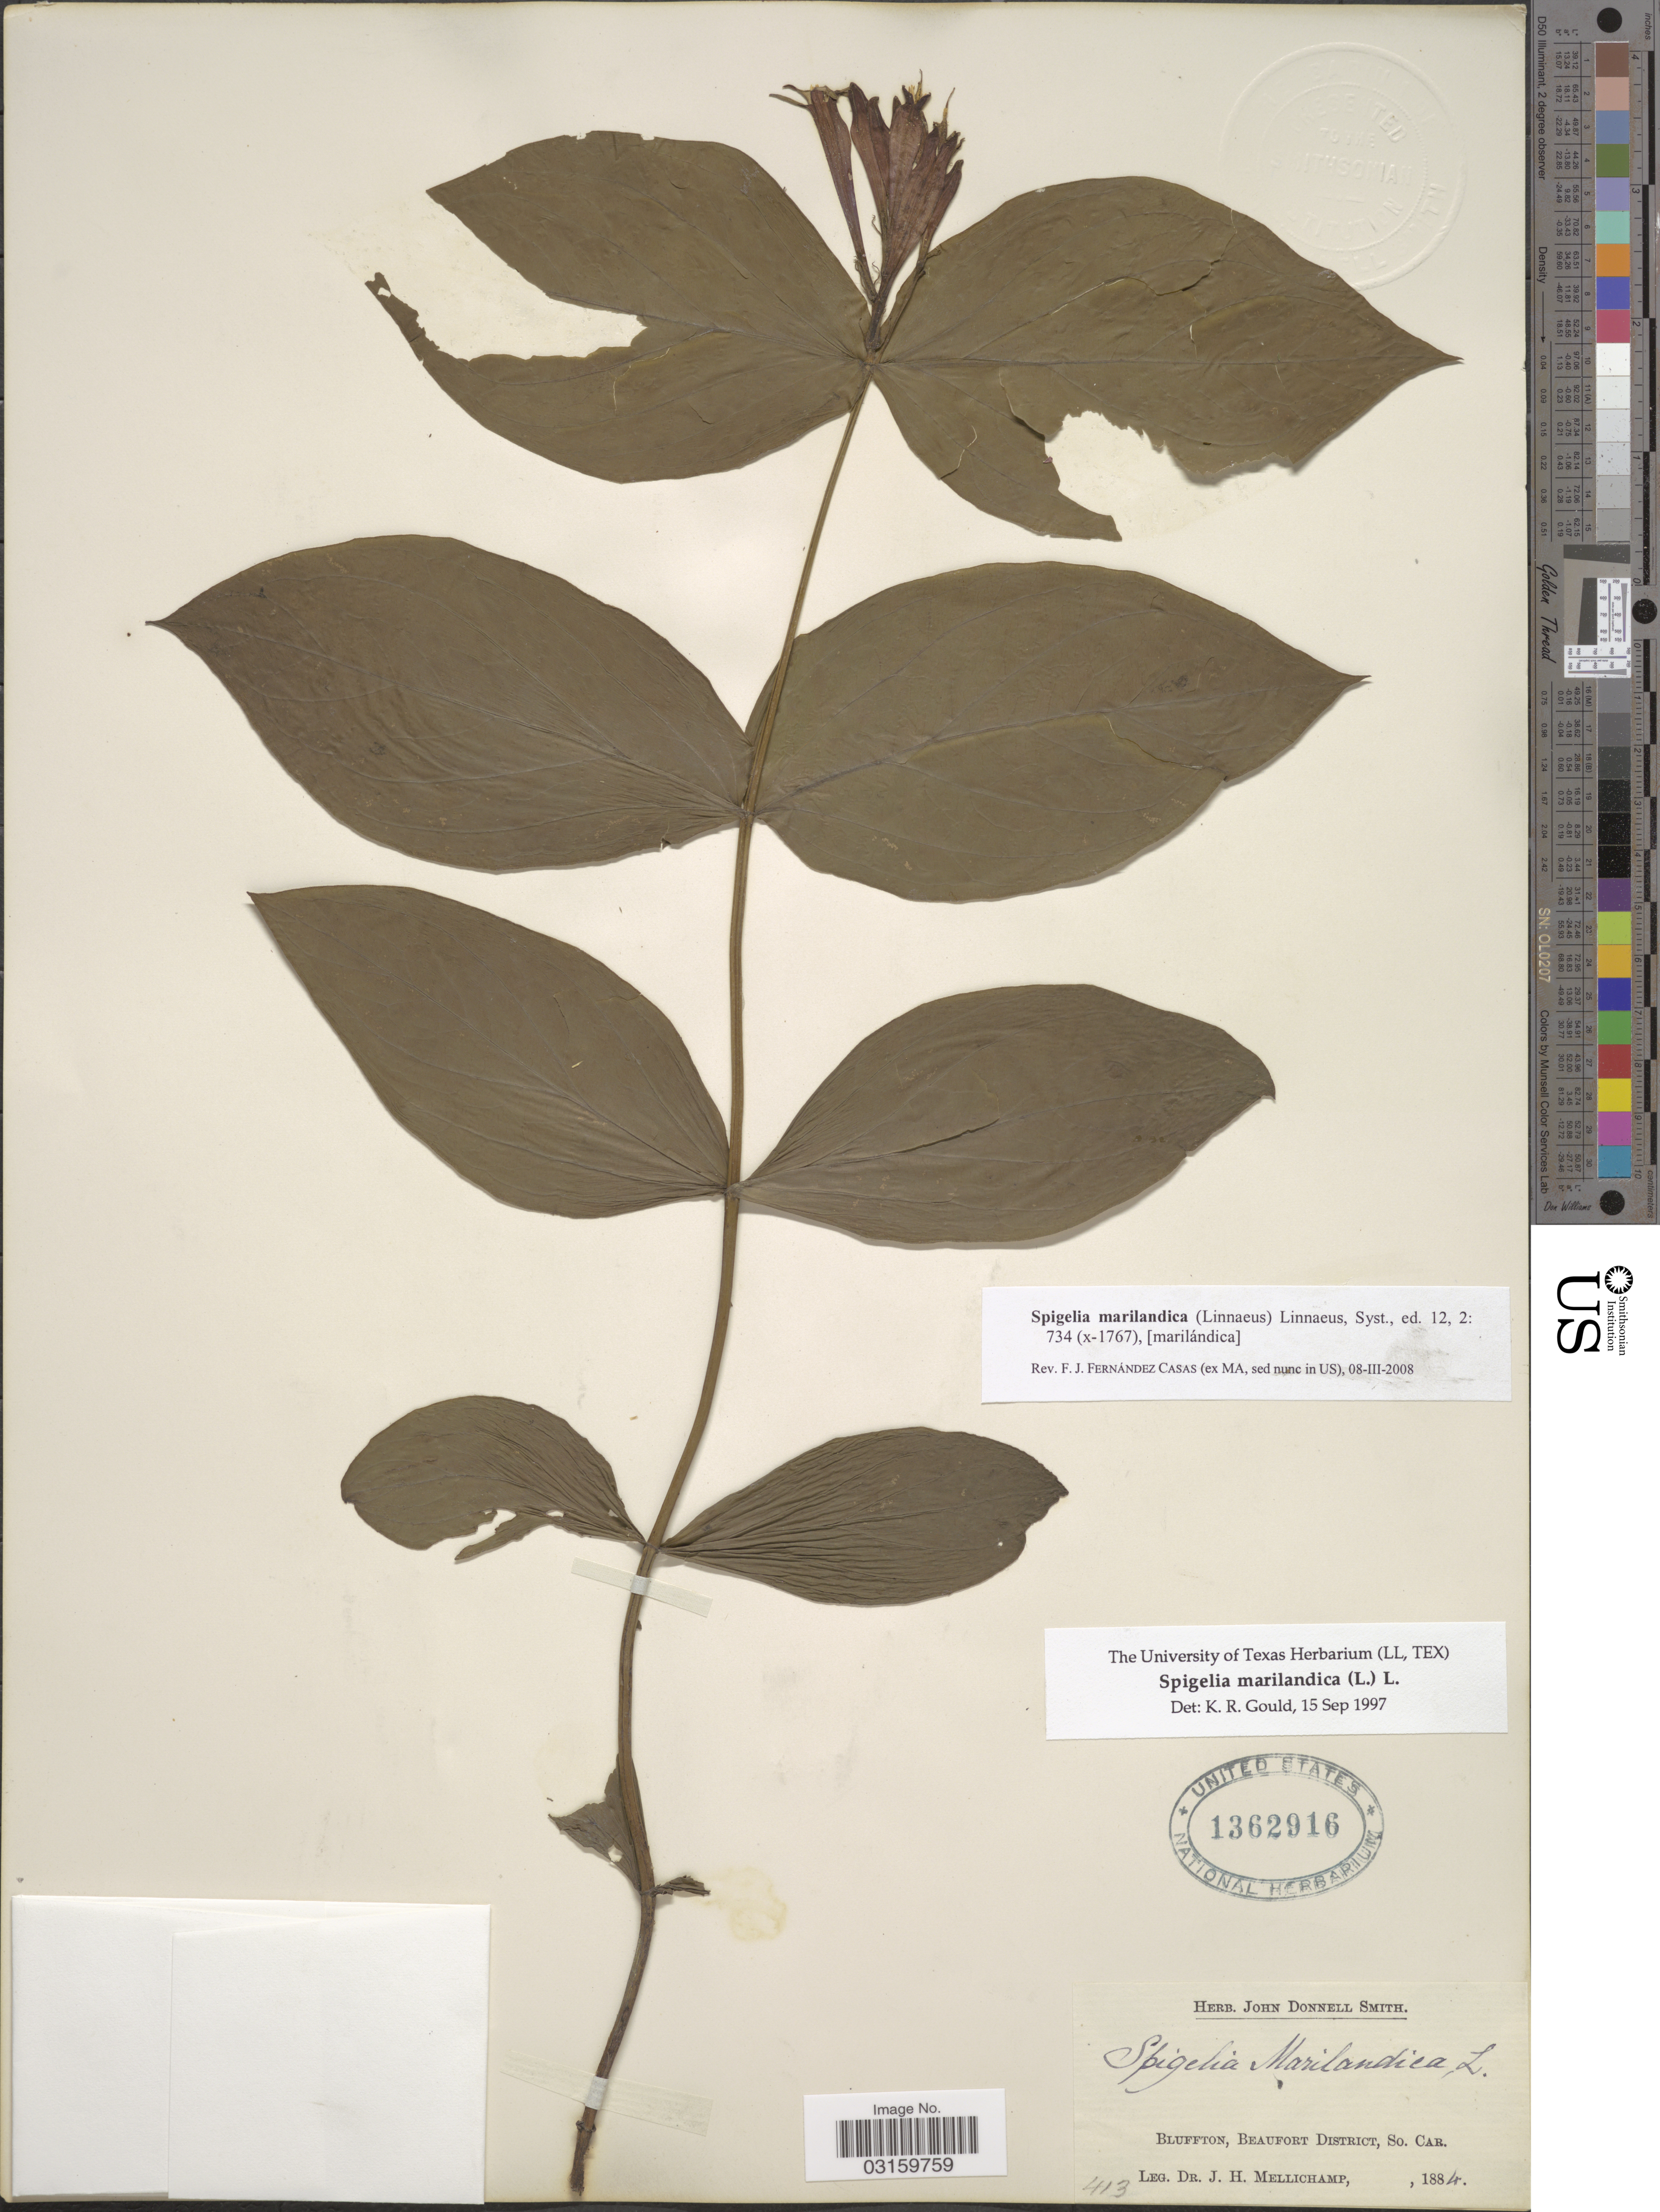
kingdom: Plantae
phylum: Tracheophyta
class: Magnoliopsida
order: Gentianales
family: Loganiaceae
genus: Spigelia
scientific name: Spigelia marilandica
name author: (L.) L.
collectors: J. H. Mellichamp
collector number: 413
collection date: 1884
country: United States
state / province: South Carolina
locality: Bluffton, Beaufort District.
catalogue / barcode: US 1362916